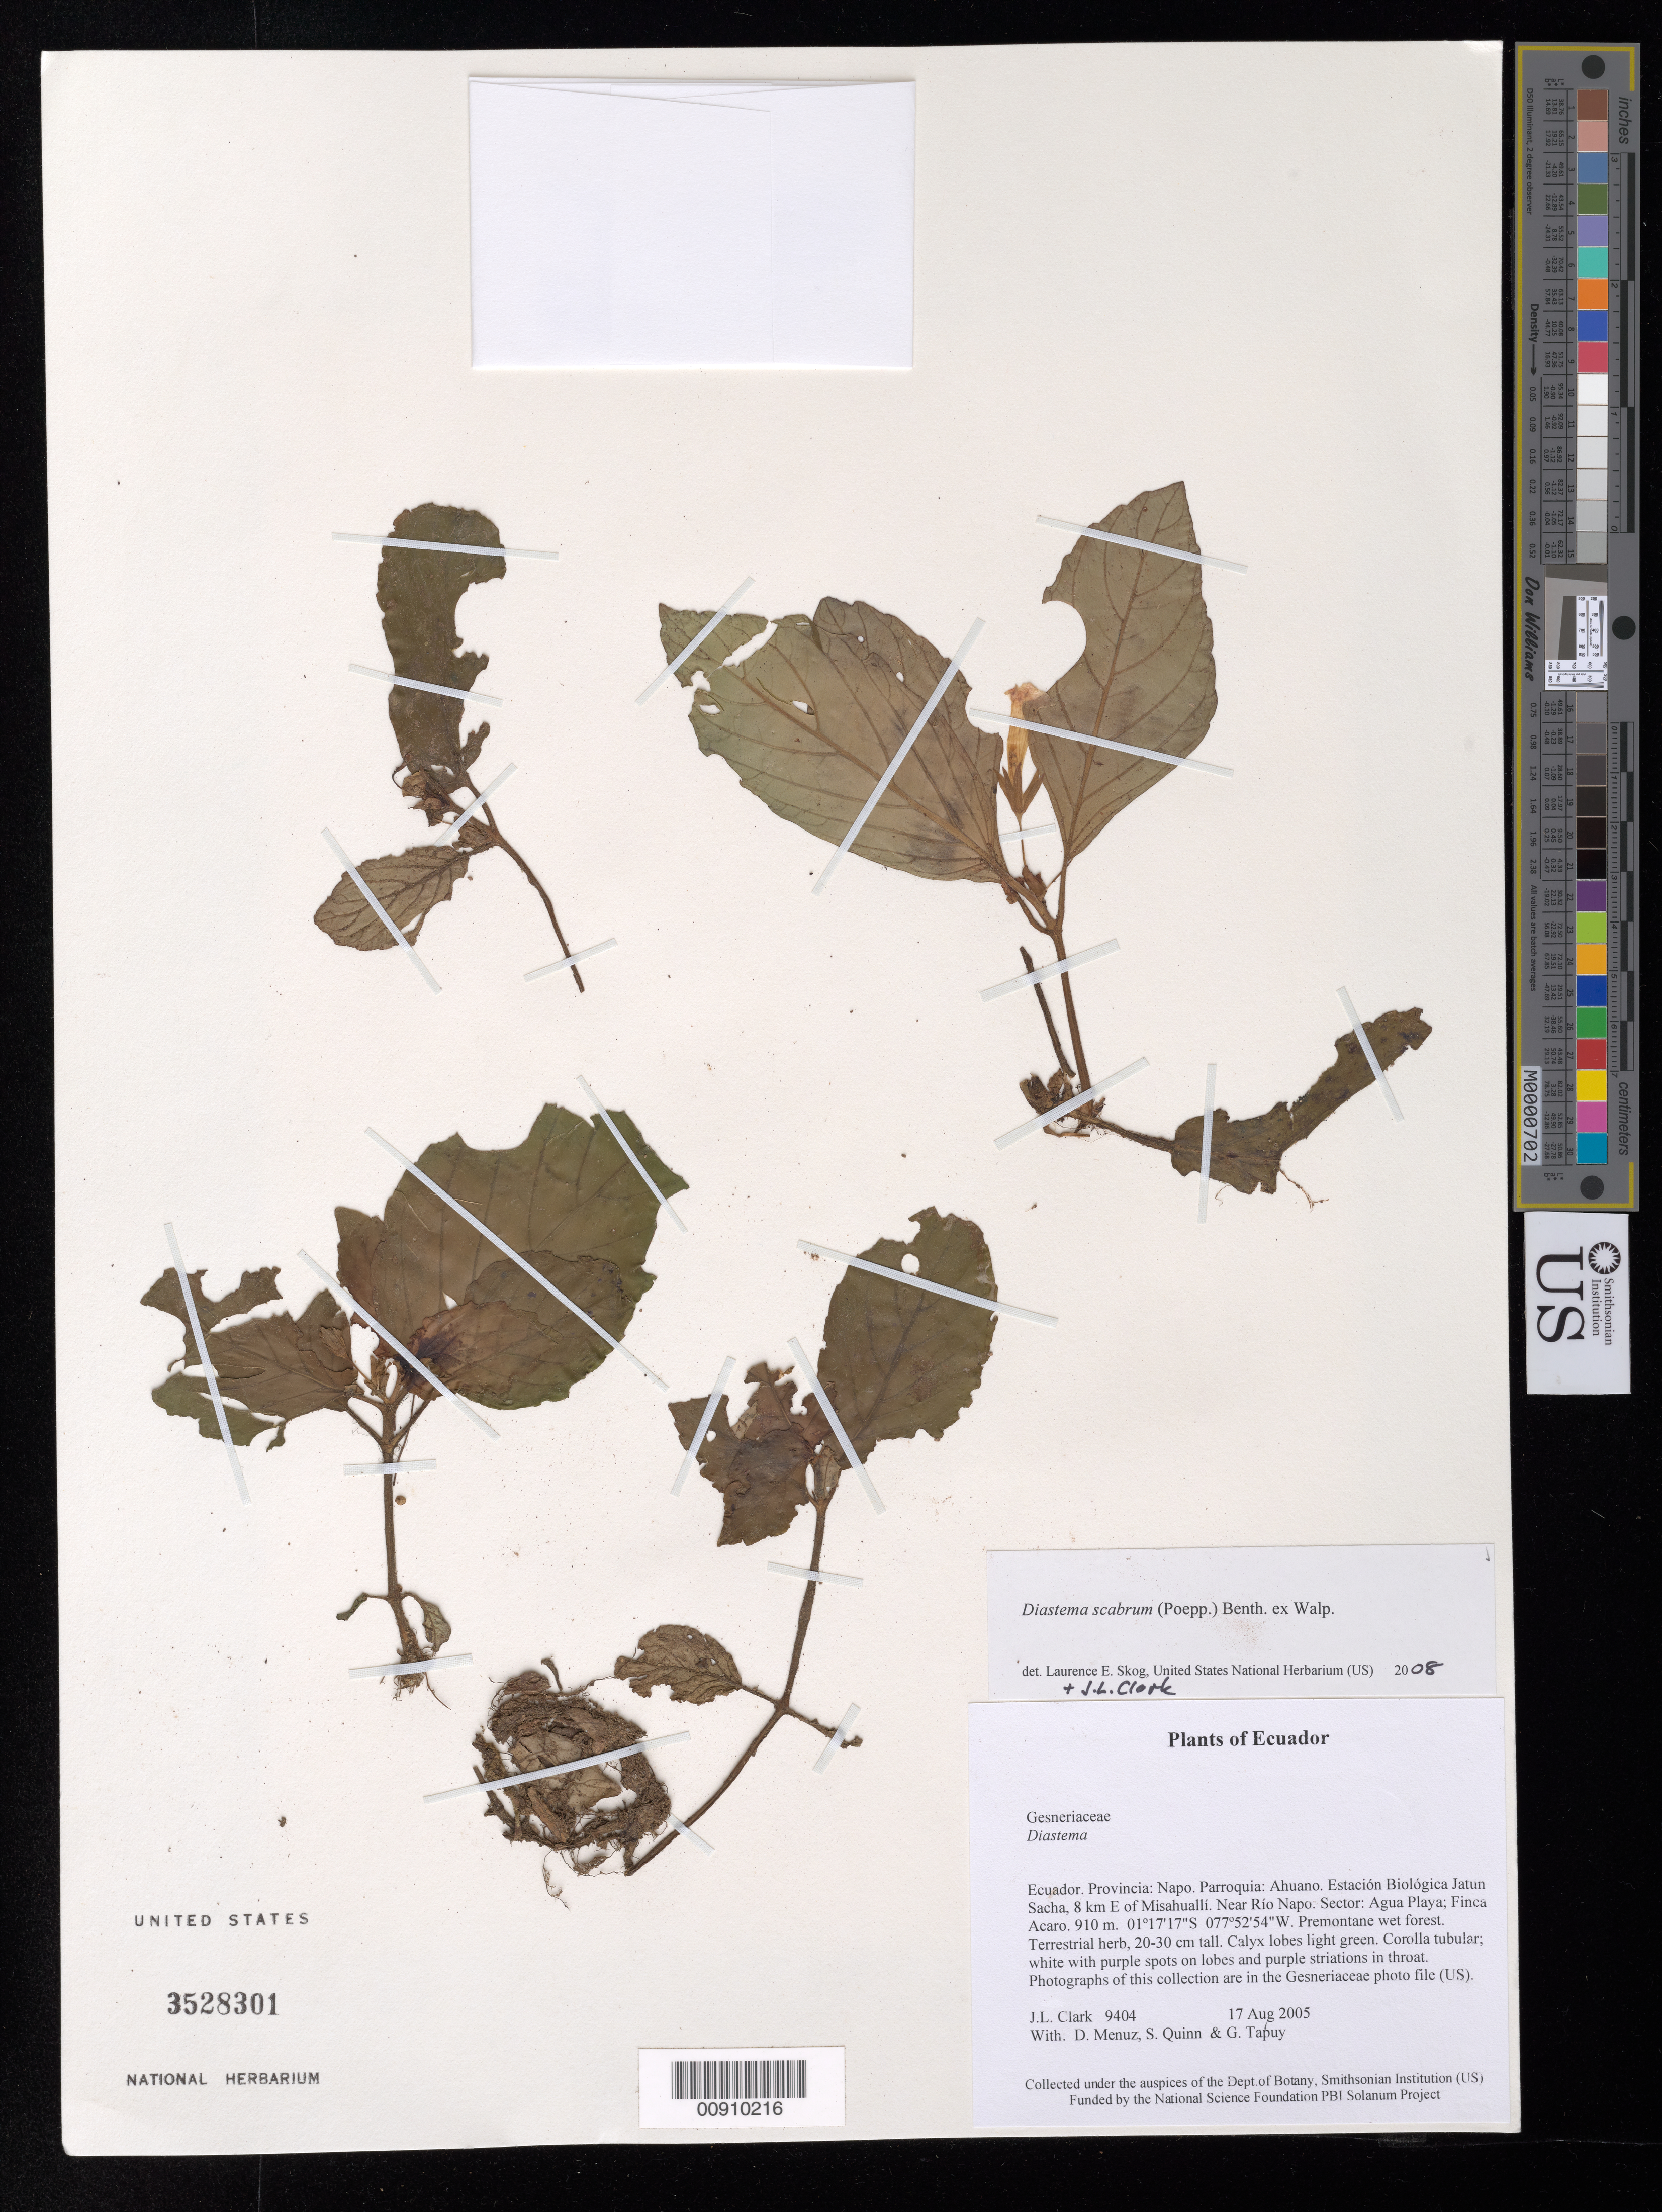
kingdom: Plantae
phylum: Tracheophyta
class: Magnoliopsida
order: Lamiales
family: Gesneriaceae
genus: Diastema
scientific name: Diastema scabrum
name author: (Poepp.) Benth. ex Walp.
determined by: Clark, J. L.; Skog, Laurence E.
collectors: J. L. Clark, D. Menuz, S. Quinn & G. Tapuy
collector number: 9404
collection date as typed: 17 Aug 2005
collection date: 2005-08-17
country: Ecuador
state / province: Napo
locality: Parroquia: Ahuano. Estación Biológica Jatun Sacha, 8 km E of Misahuallí. Near Río Napo. Sector: Agua Playa; Finca Acaro.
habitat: Premontane wet forest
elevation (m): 910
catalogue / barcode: US 3528301